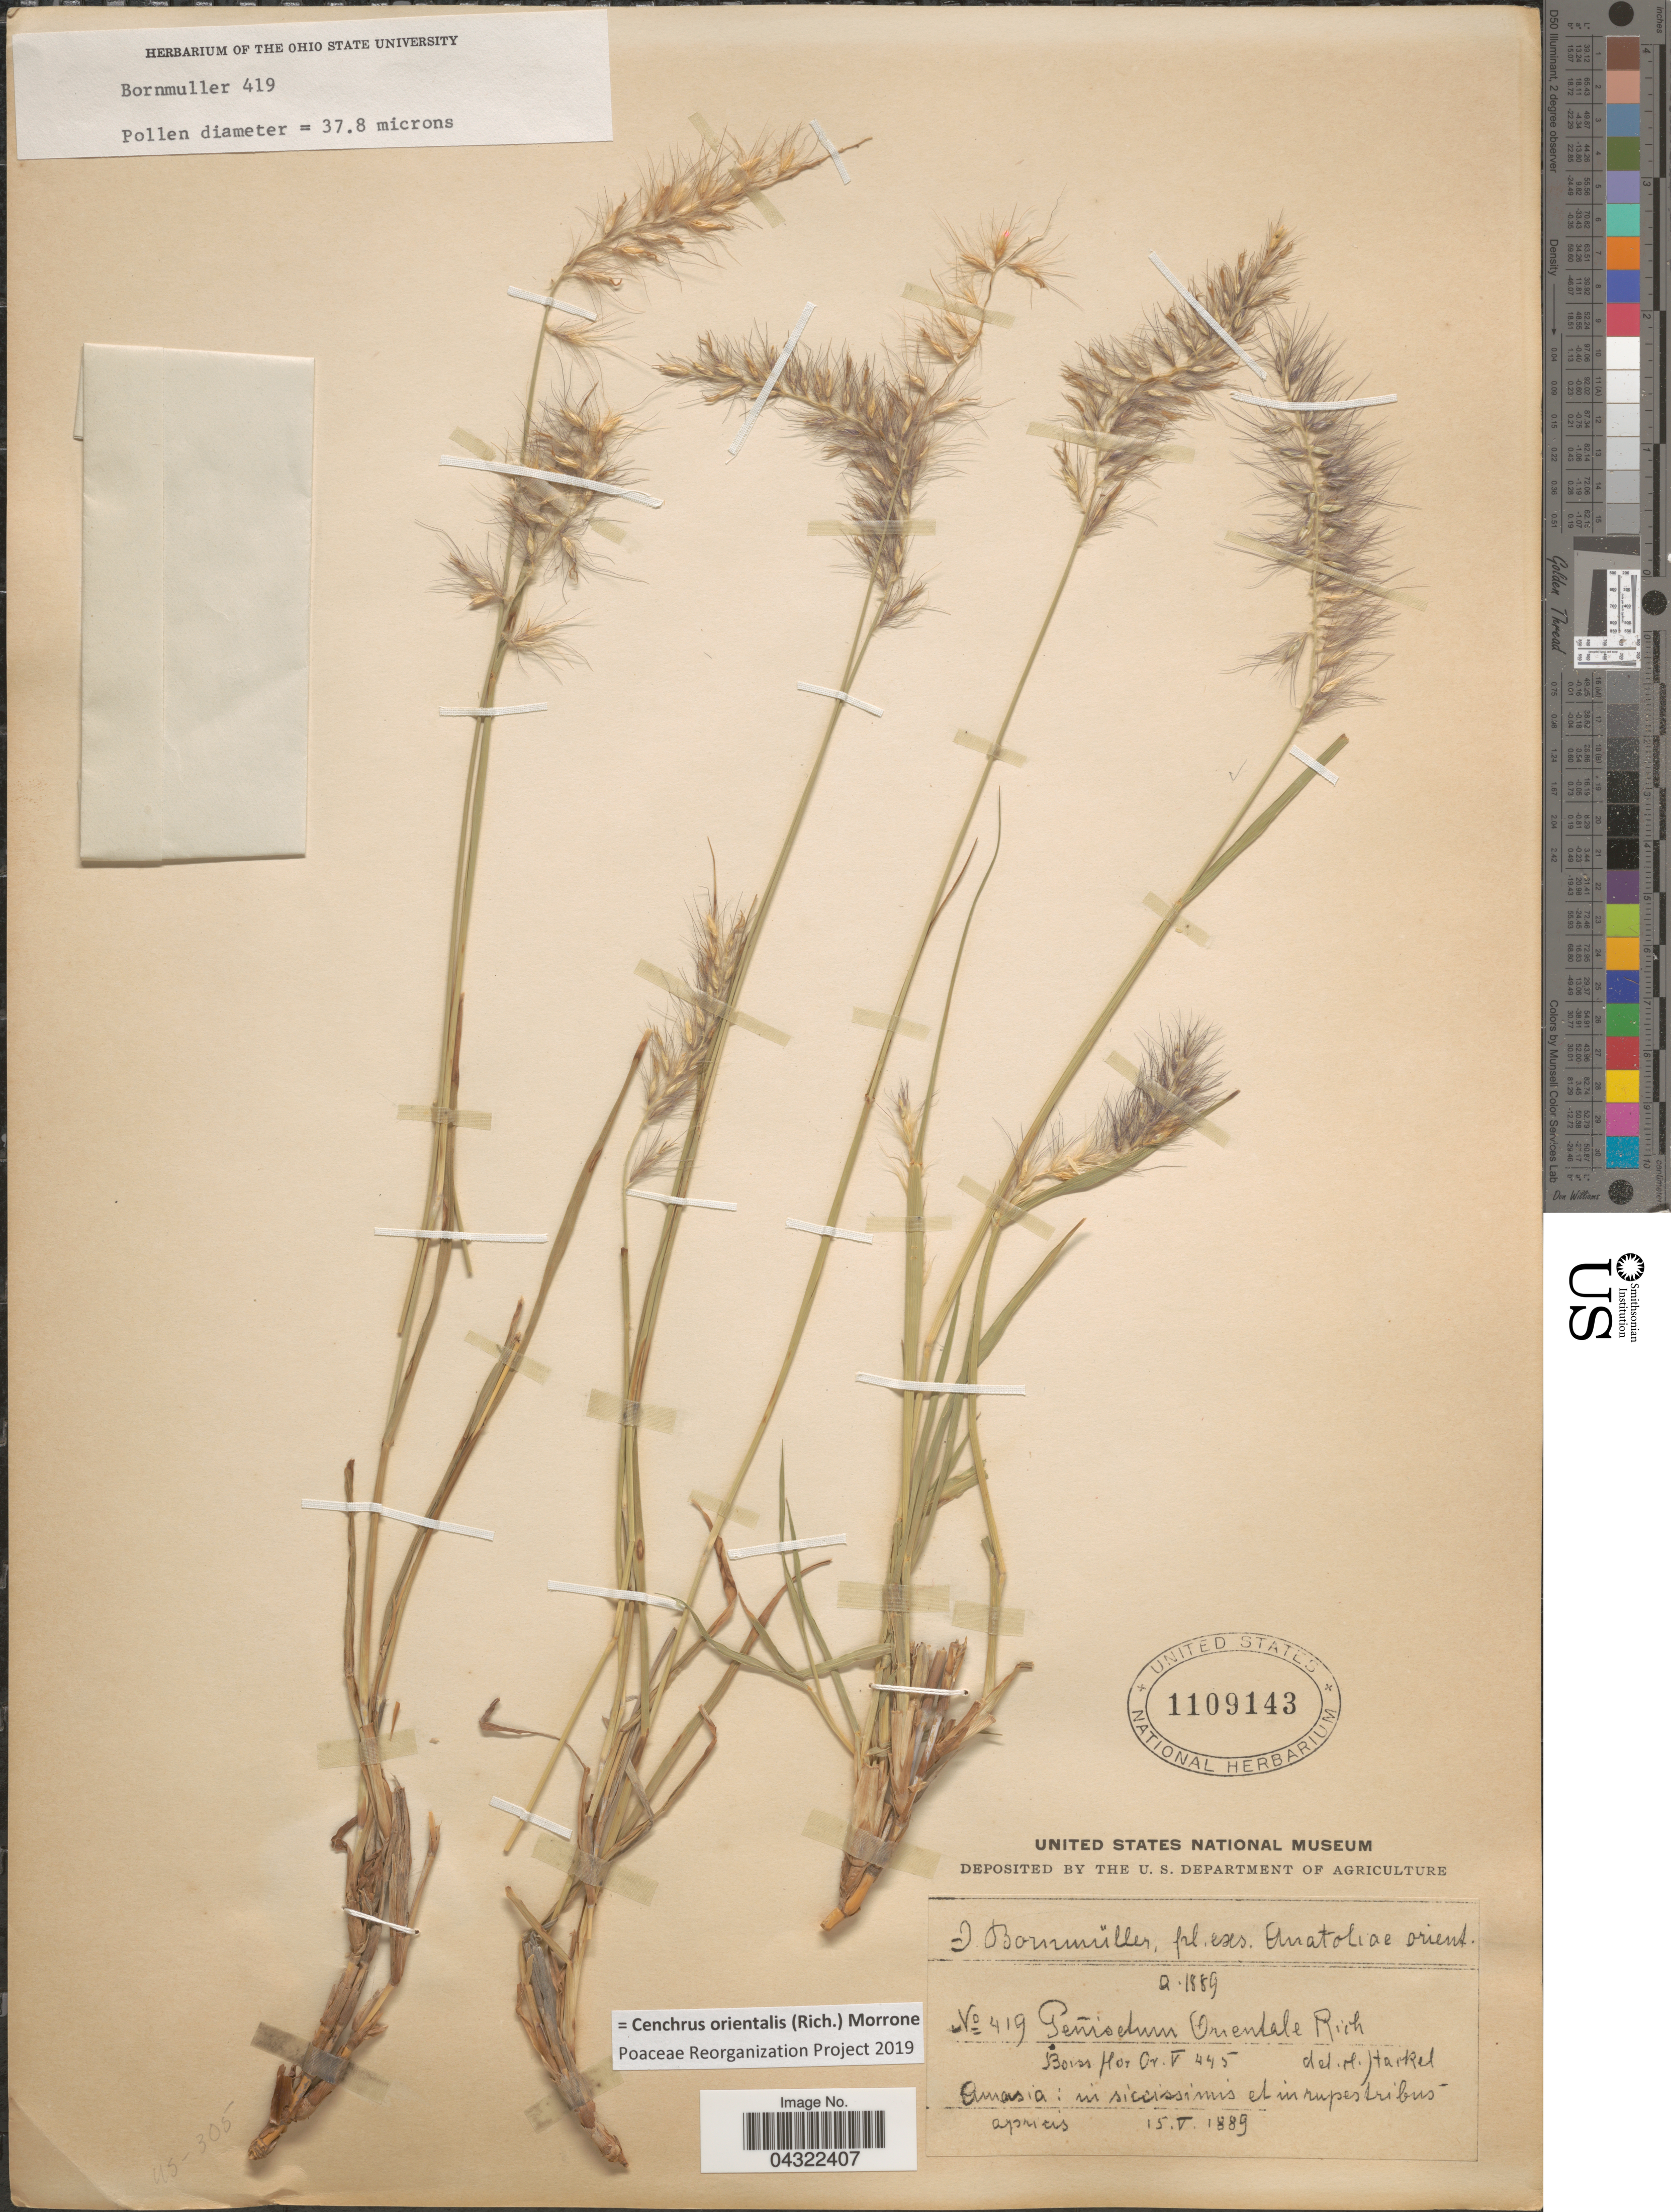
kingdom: Plantae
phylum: Tracheophyta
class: Liliopsida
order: Poales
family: Poaceae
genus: Cenchrus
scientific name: Cenchrus orientalis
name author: (Rich.) Morrone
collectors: J. Bornmüller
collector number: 419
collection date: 1889-05-15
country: Turkey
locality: Anatoliae orient. Amasia: in siccissimis et rupestribus apricis.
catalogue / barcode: US 1109143